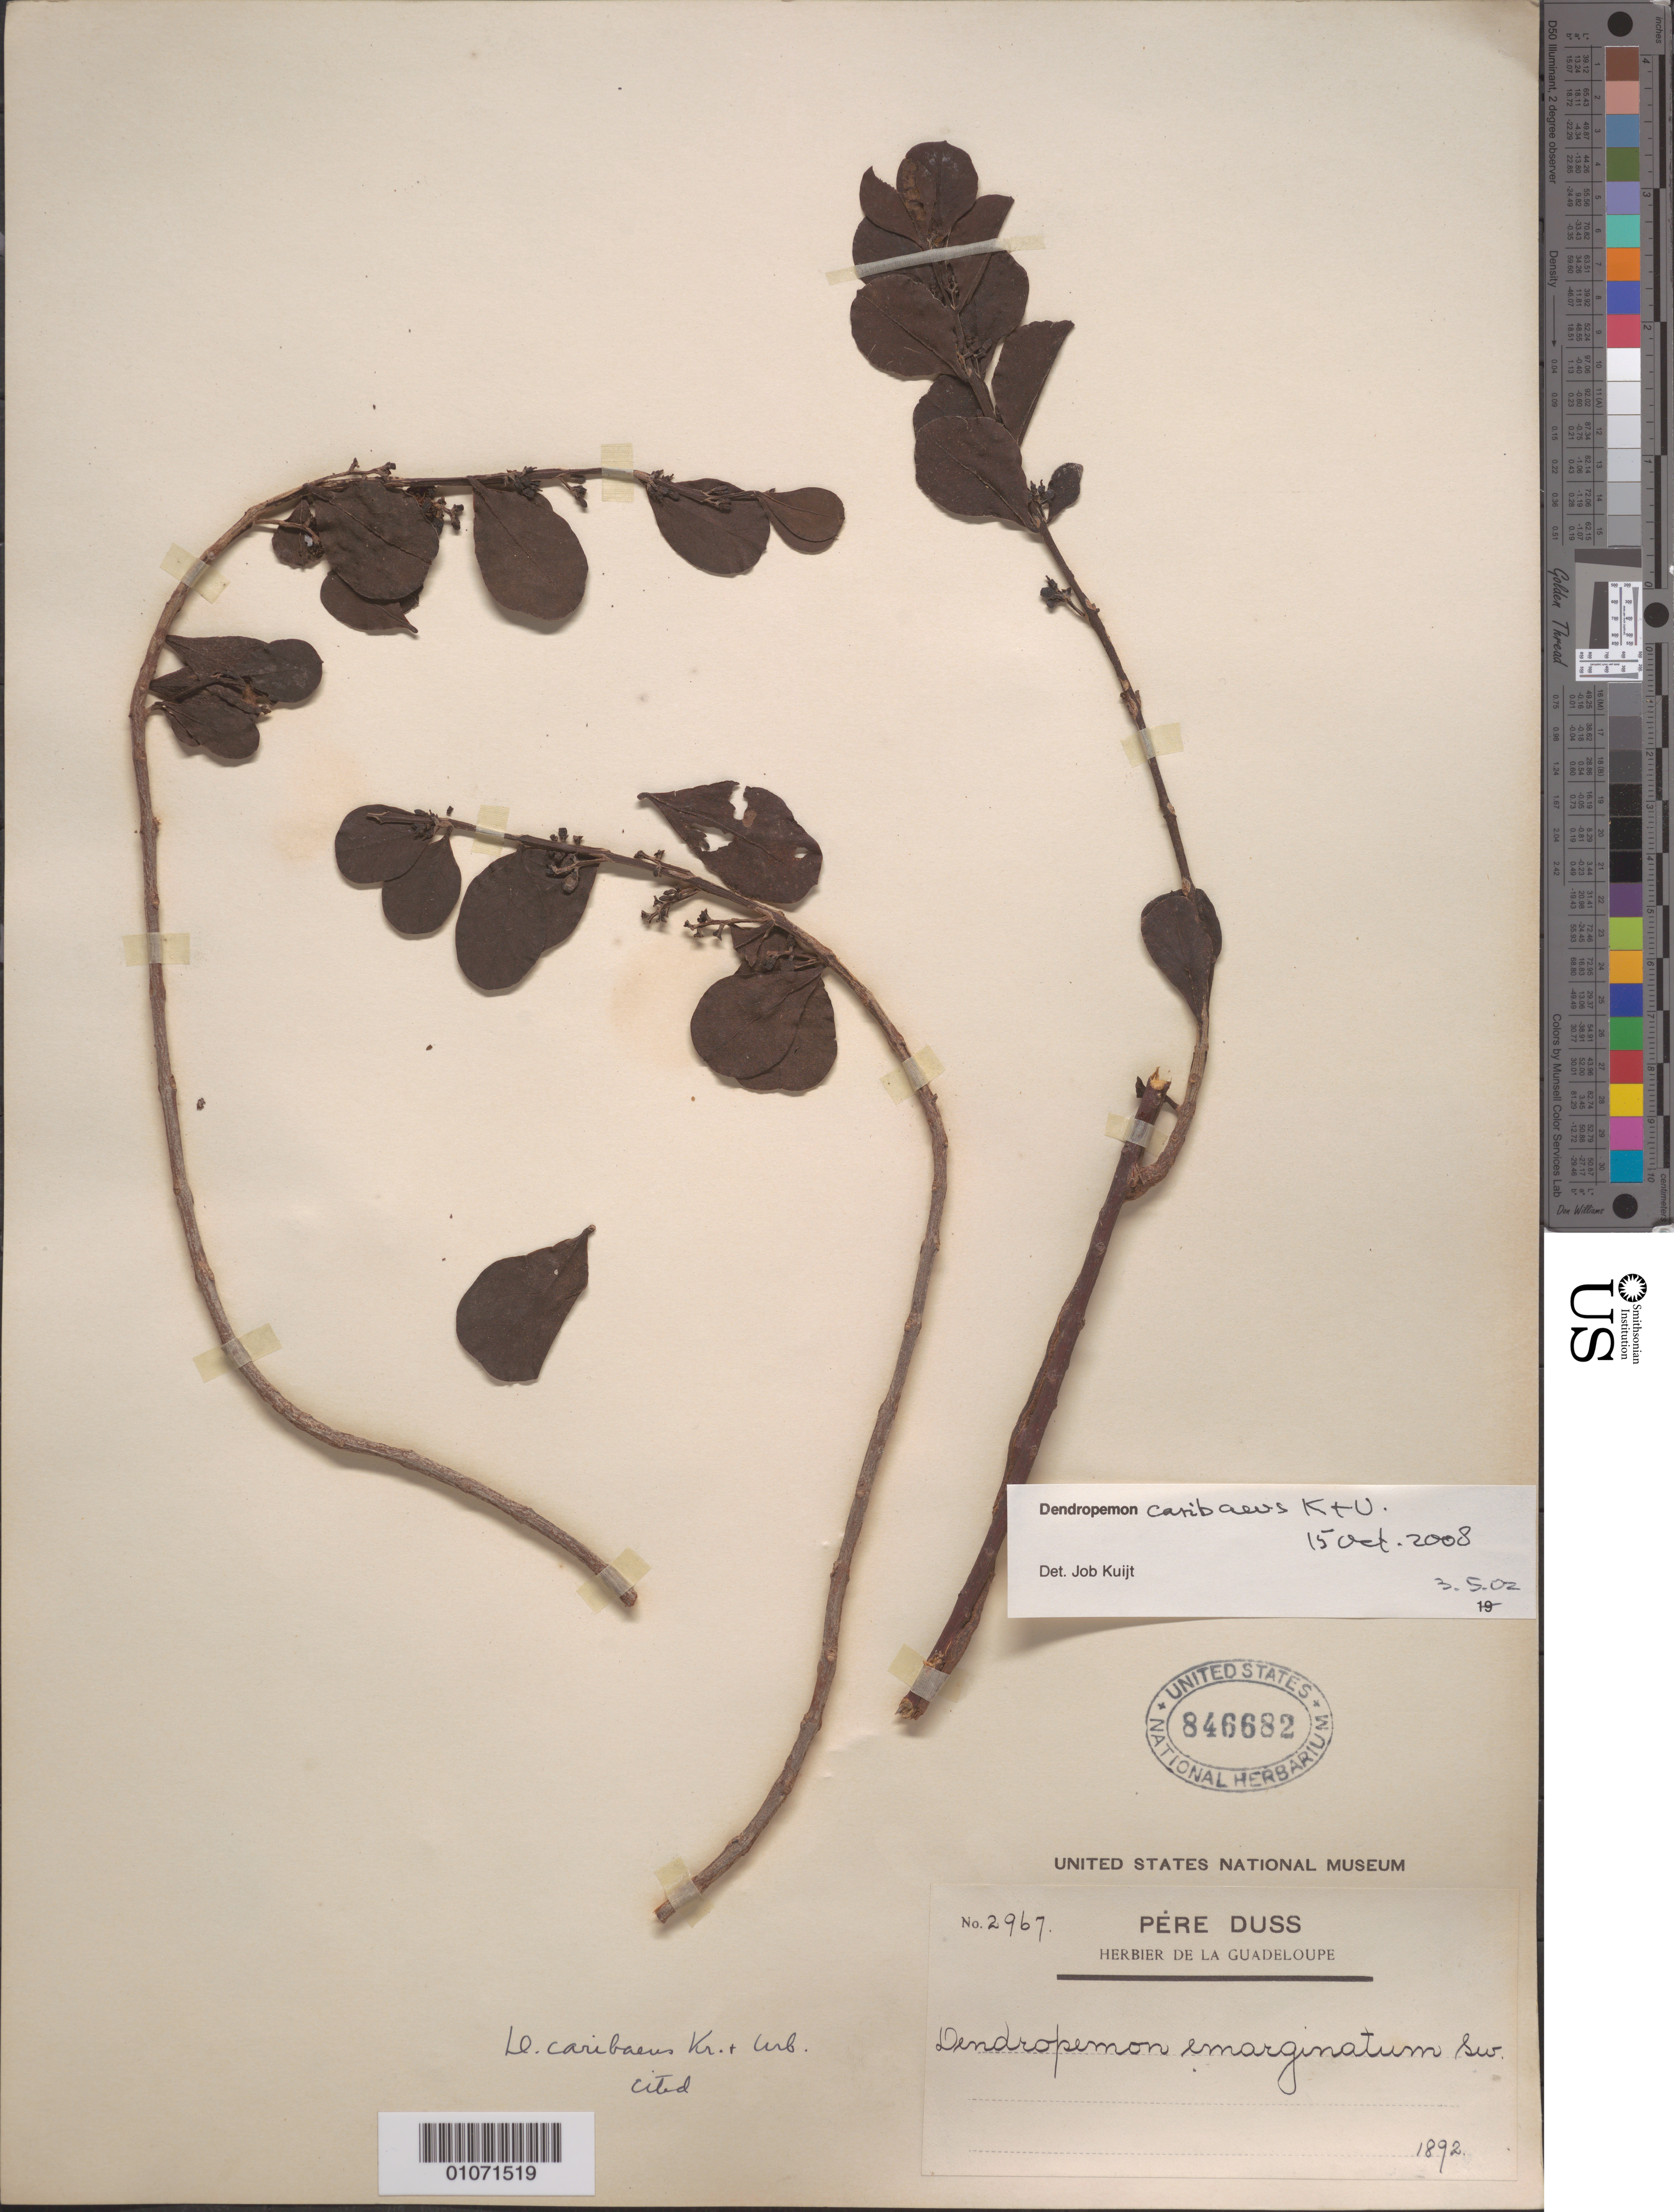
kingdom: Plantae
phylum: Tracheophyta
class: Magnoliopsida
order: Santalales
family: Loranthaceae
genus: Dendropemon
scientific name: Dendropemon caribaeus var. caribaeus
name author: Krug & Urb.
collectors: Père Duss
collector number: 2967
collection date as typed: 01 Jan 1892 to 31 Dec 1892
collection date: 1892-01-01/1892-12-31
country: Guadeloupe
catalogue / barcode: US 846682